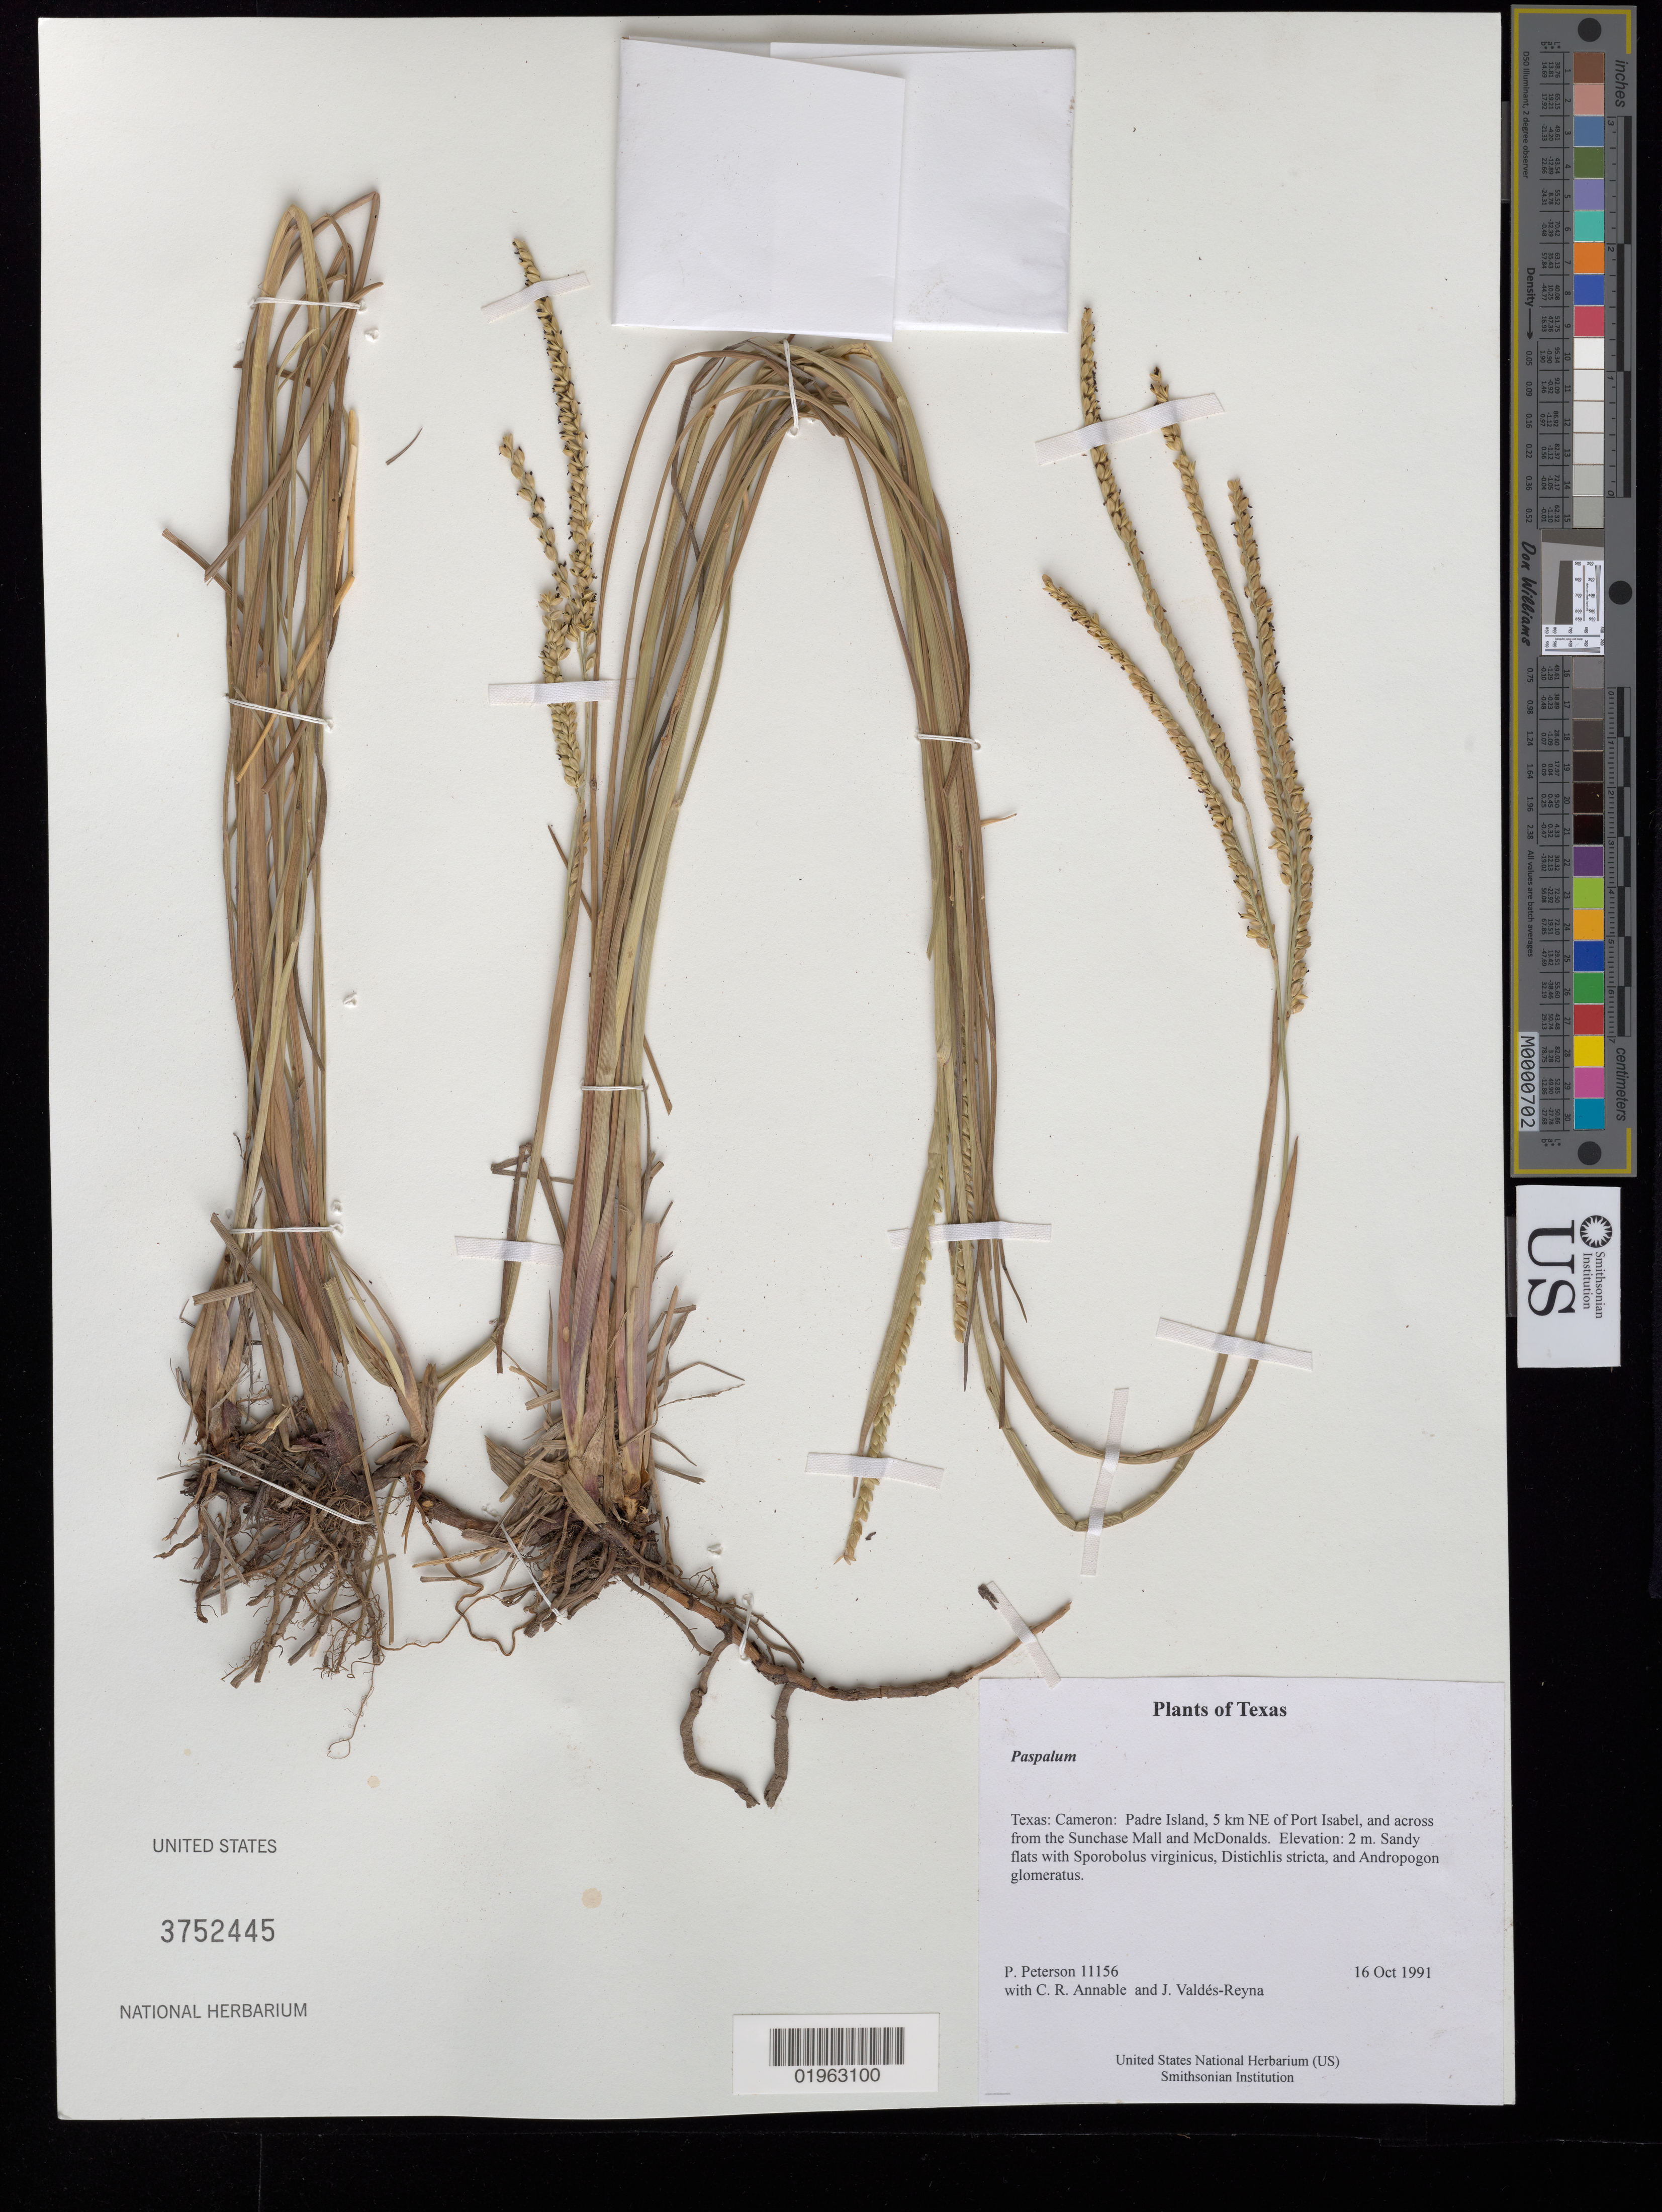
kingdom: Plantae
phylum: Tracheophyta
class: Liliopsida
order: Poales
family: Poaceae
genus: Paspalum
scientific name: Paspalum sp.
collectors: P. M. Peterson, C. R. Annable & J. Valdés-Reyna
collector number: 11156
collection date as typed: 16 Oct 1991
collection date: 1991-10-16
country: United States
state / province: Texas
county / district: Cameron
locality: Padre Island, 5 km NE of Port Isabel, and across from the Sunchase Mall and McDonalds.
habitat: Sandy flats with Sporobolus virginicus, Distichlis stricta, and Andropogon glomeratus.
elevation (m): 2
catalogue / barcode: US 3752445